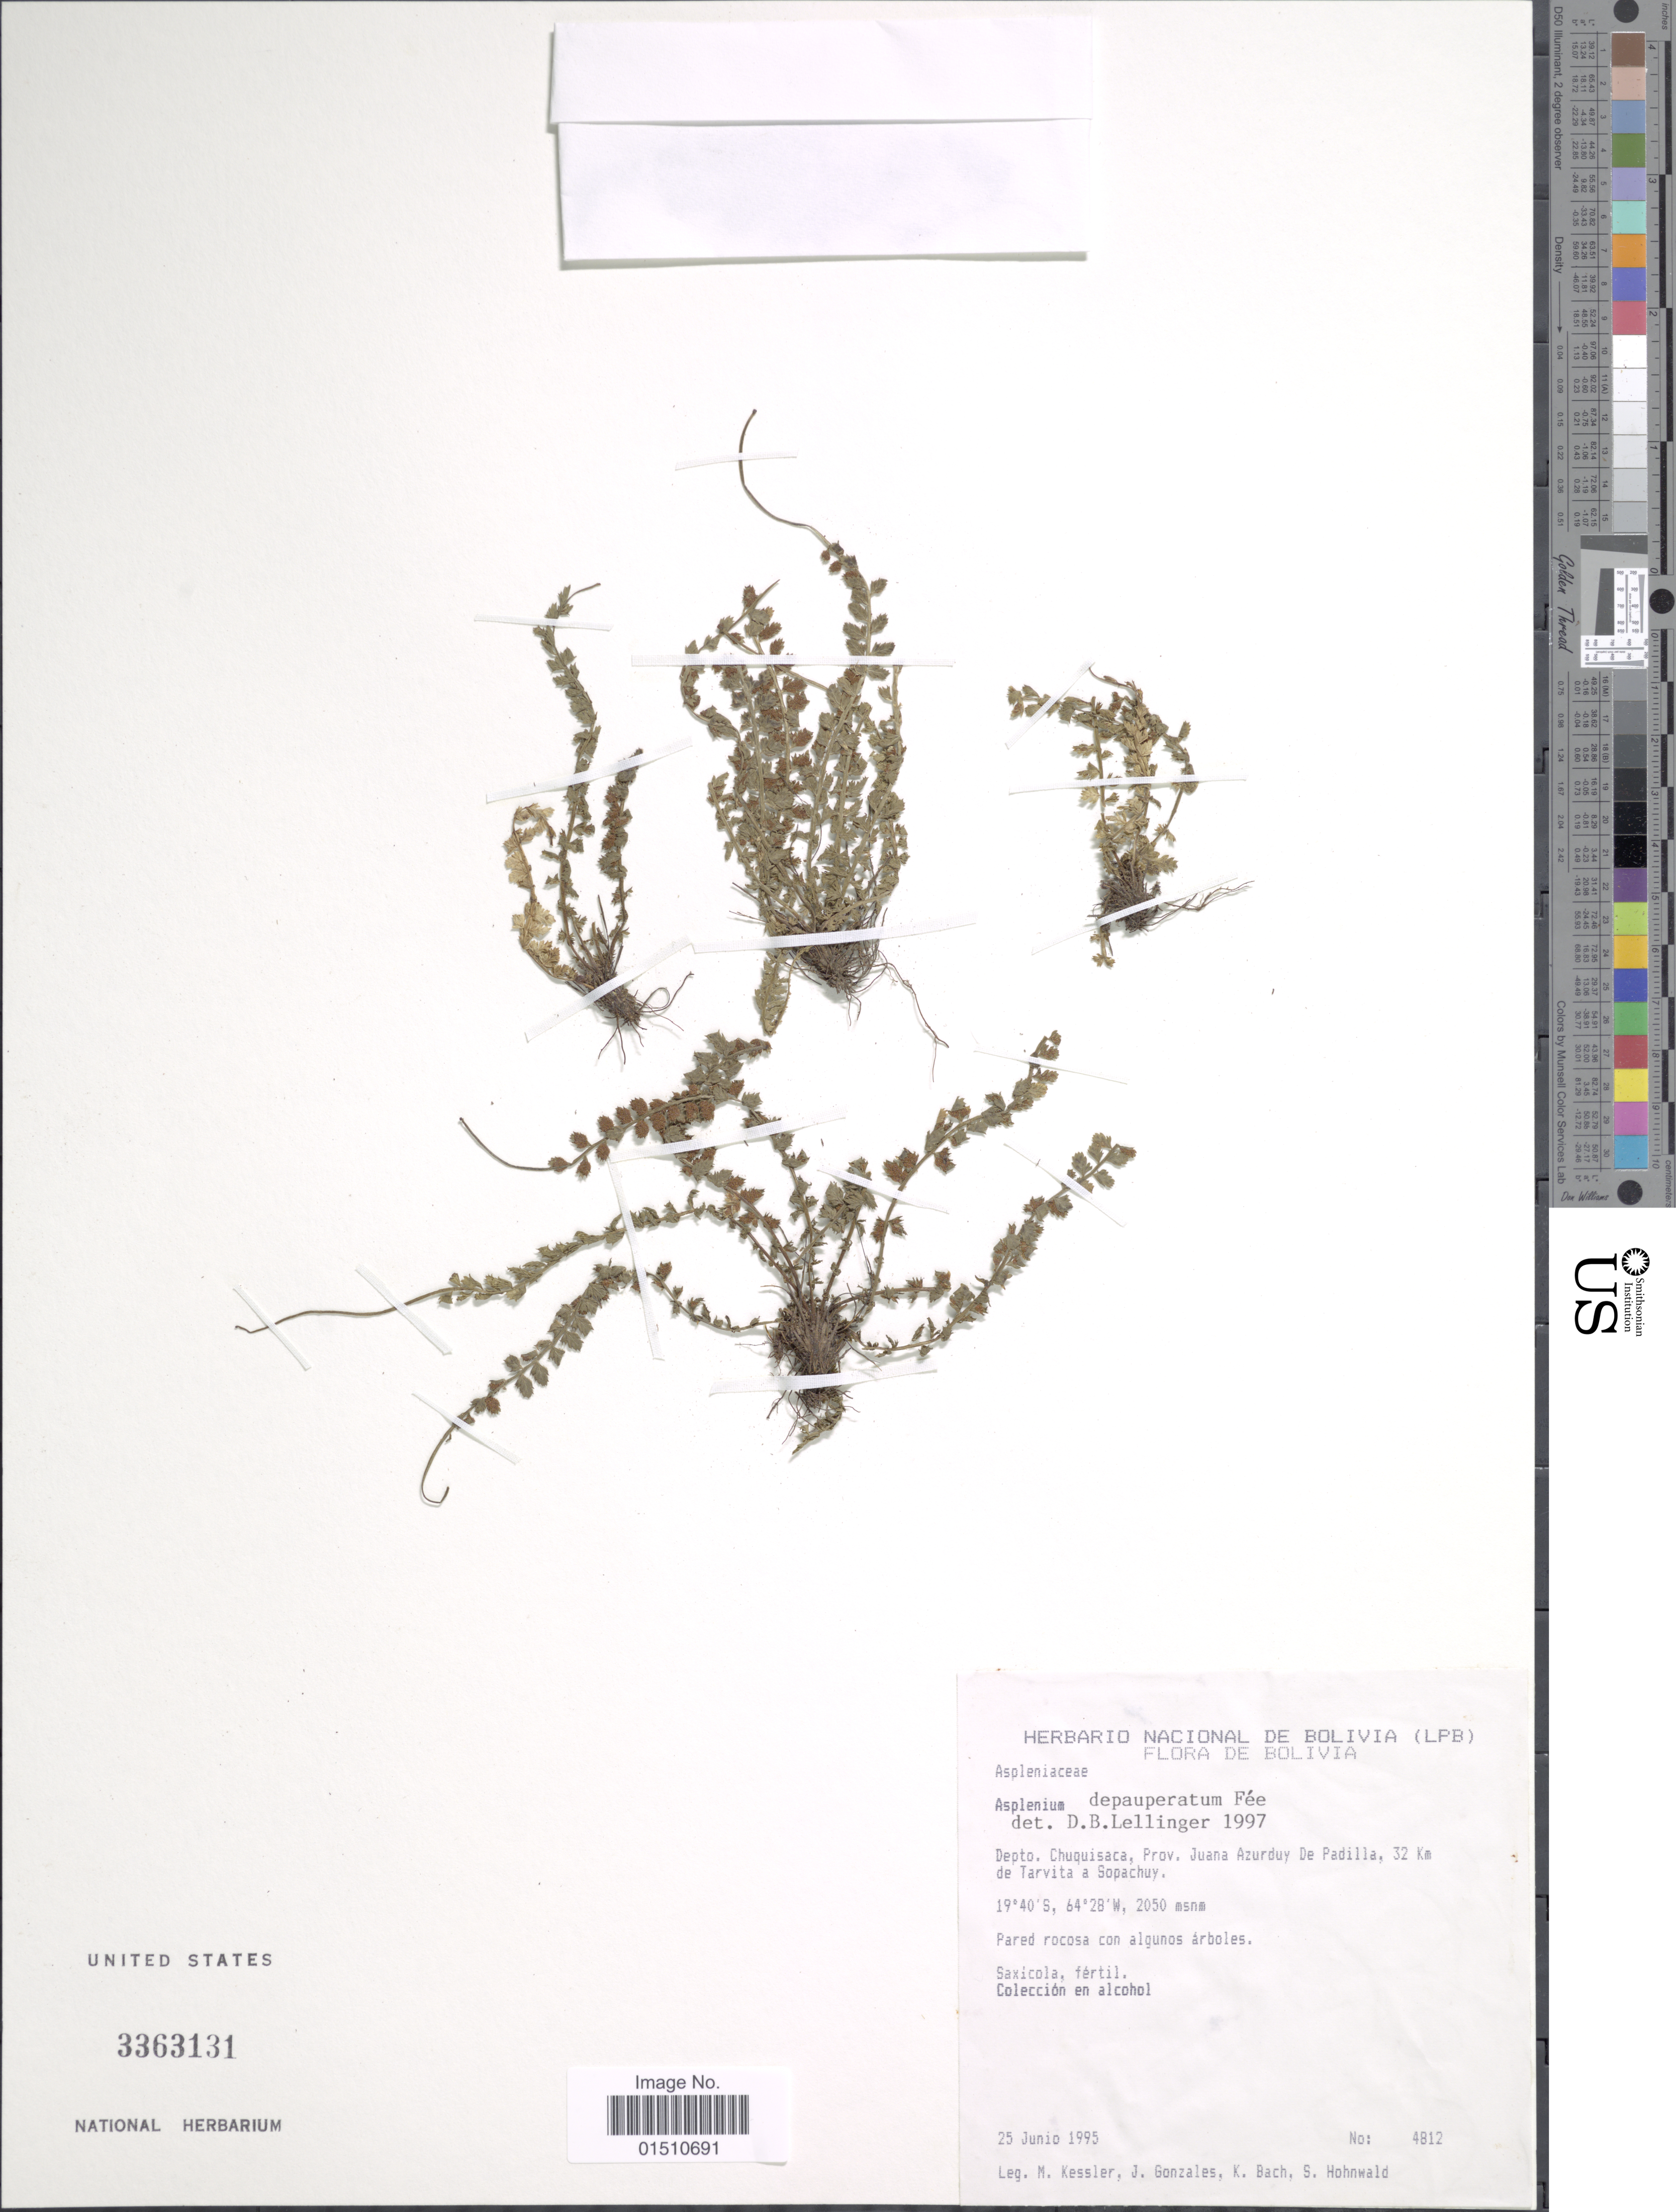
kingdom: Plantae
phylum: Tracheophyta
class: Polypodiopsida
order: Polypodiales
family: Aspleniaceae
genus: Asplenium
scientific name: Asplenium depauperatum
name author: Fée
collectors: M. Kessler, J. Gonzales, K. Bach & S. Hohnwald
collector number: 4812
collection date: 1995-06-25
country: Bolivia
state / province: Chuquisaca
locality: Bolivia, Depto. Chuquisaca, Prov. Juana Azurduy De Padilla, 32 km de Iarvita a Sopachuy.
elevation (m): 2050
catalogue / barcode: US 3363131